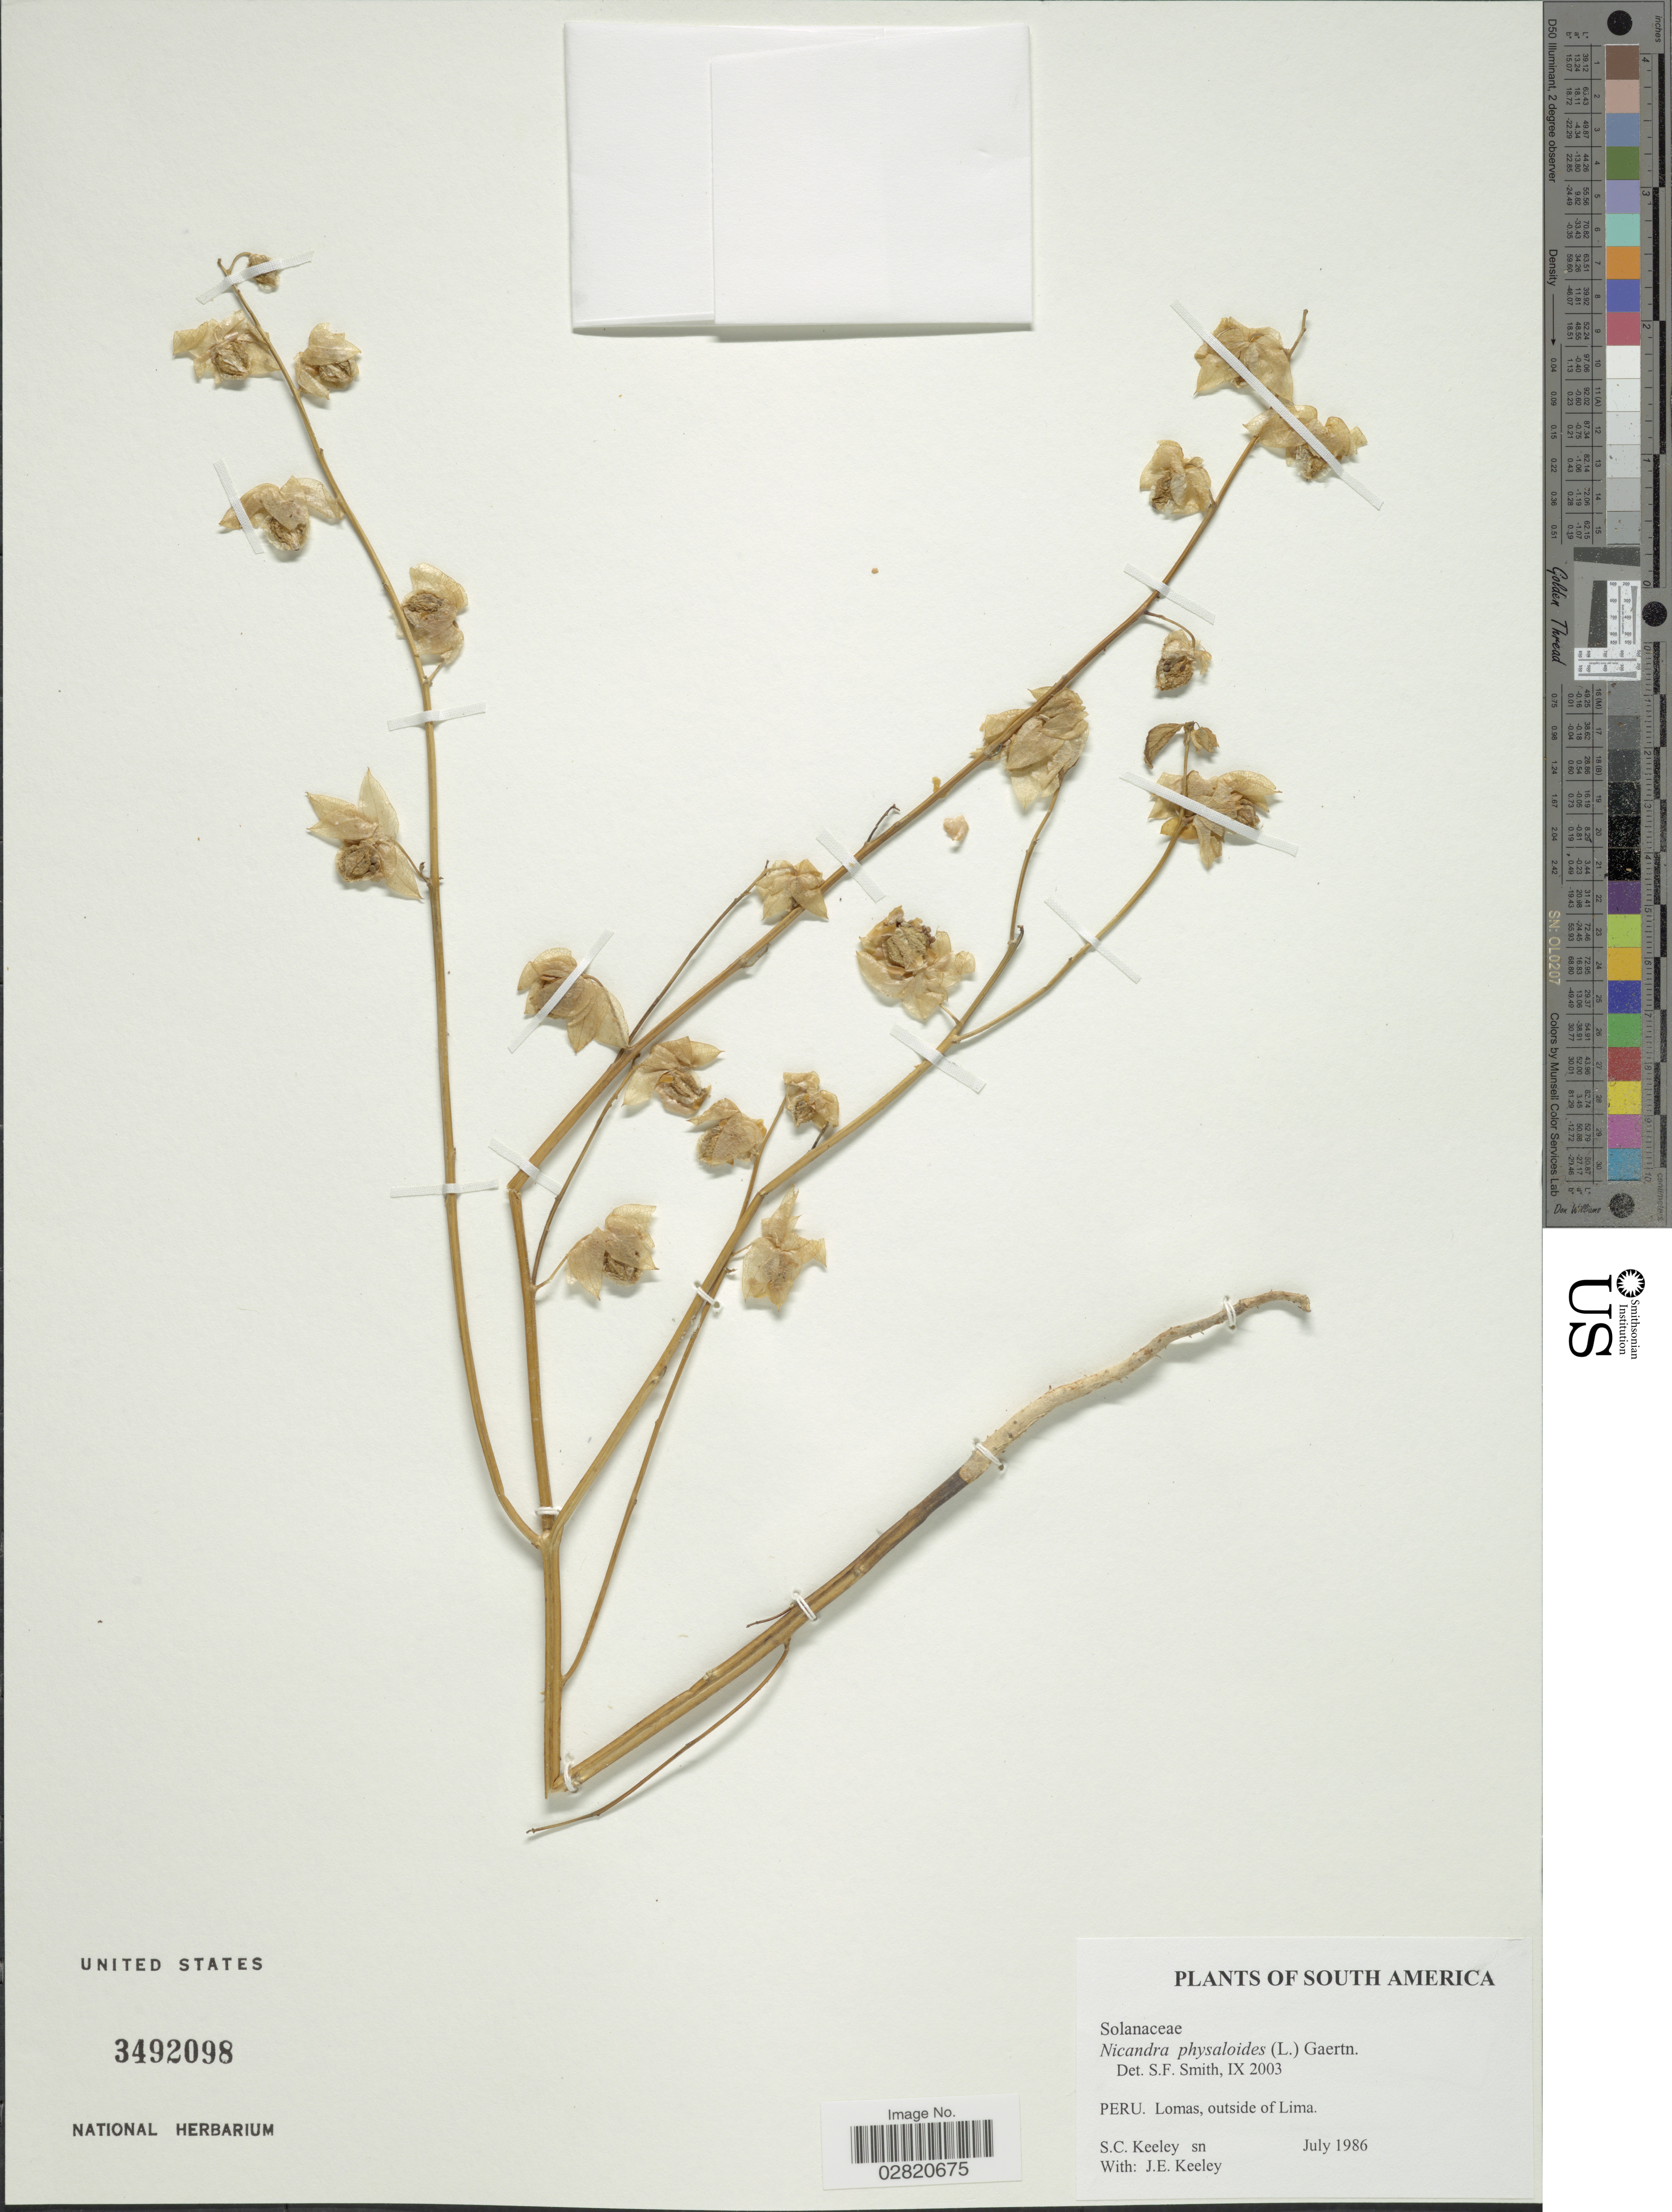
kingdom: Plantae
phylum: Tracheophyta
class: Magnoliopsida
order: Solanales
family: Solanaceae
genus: Nicandra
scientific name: Nicandra physalodes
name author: (L.) Gaertn.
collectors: S. C. Keeley & J. E. Keeley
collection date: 1986-07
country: Peru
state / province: Lima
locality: Lomas, outside of Lima.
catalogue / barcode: US 3492098